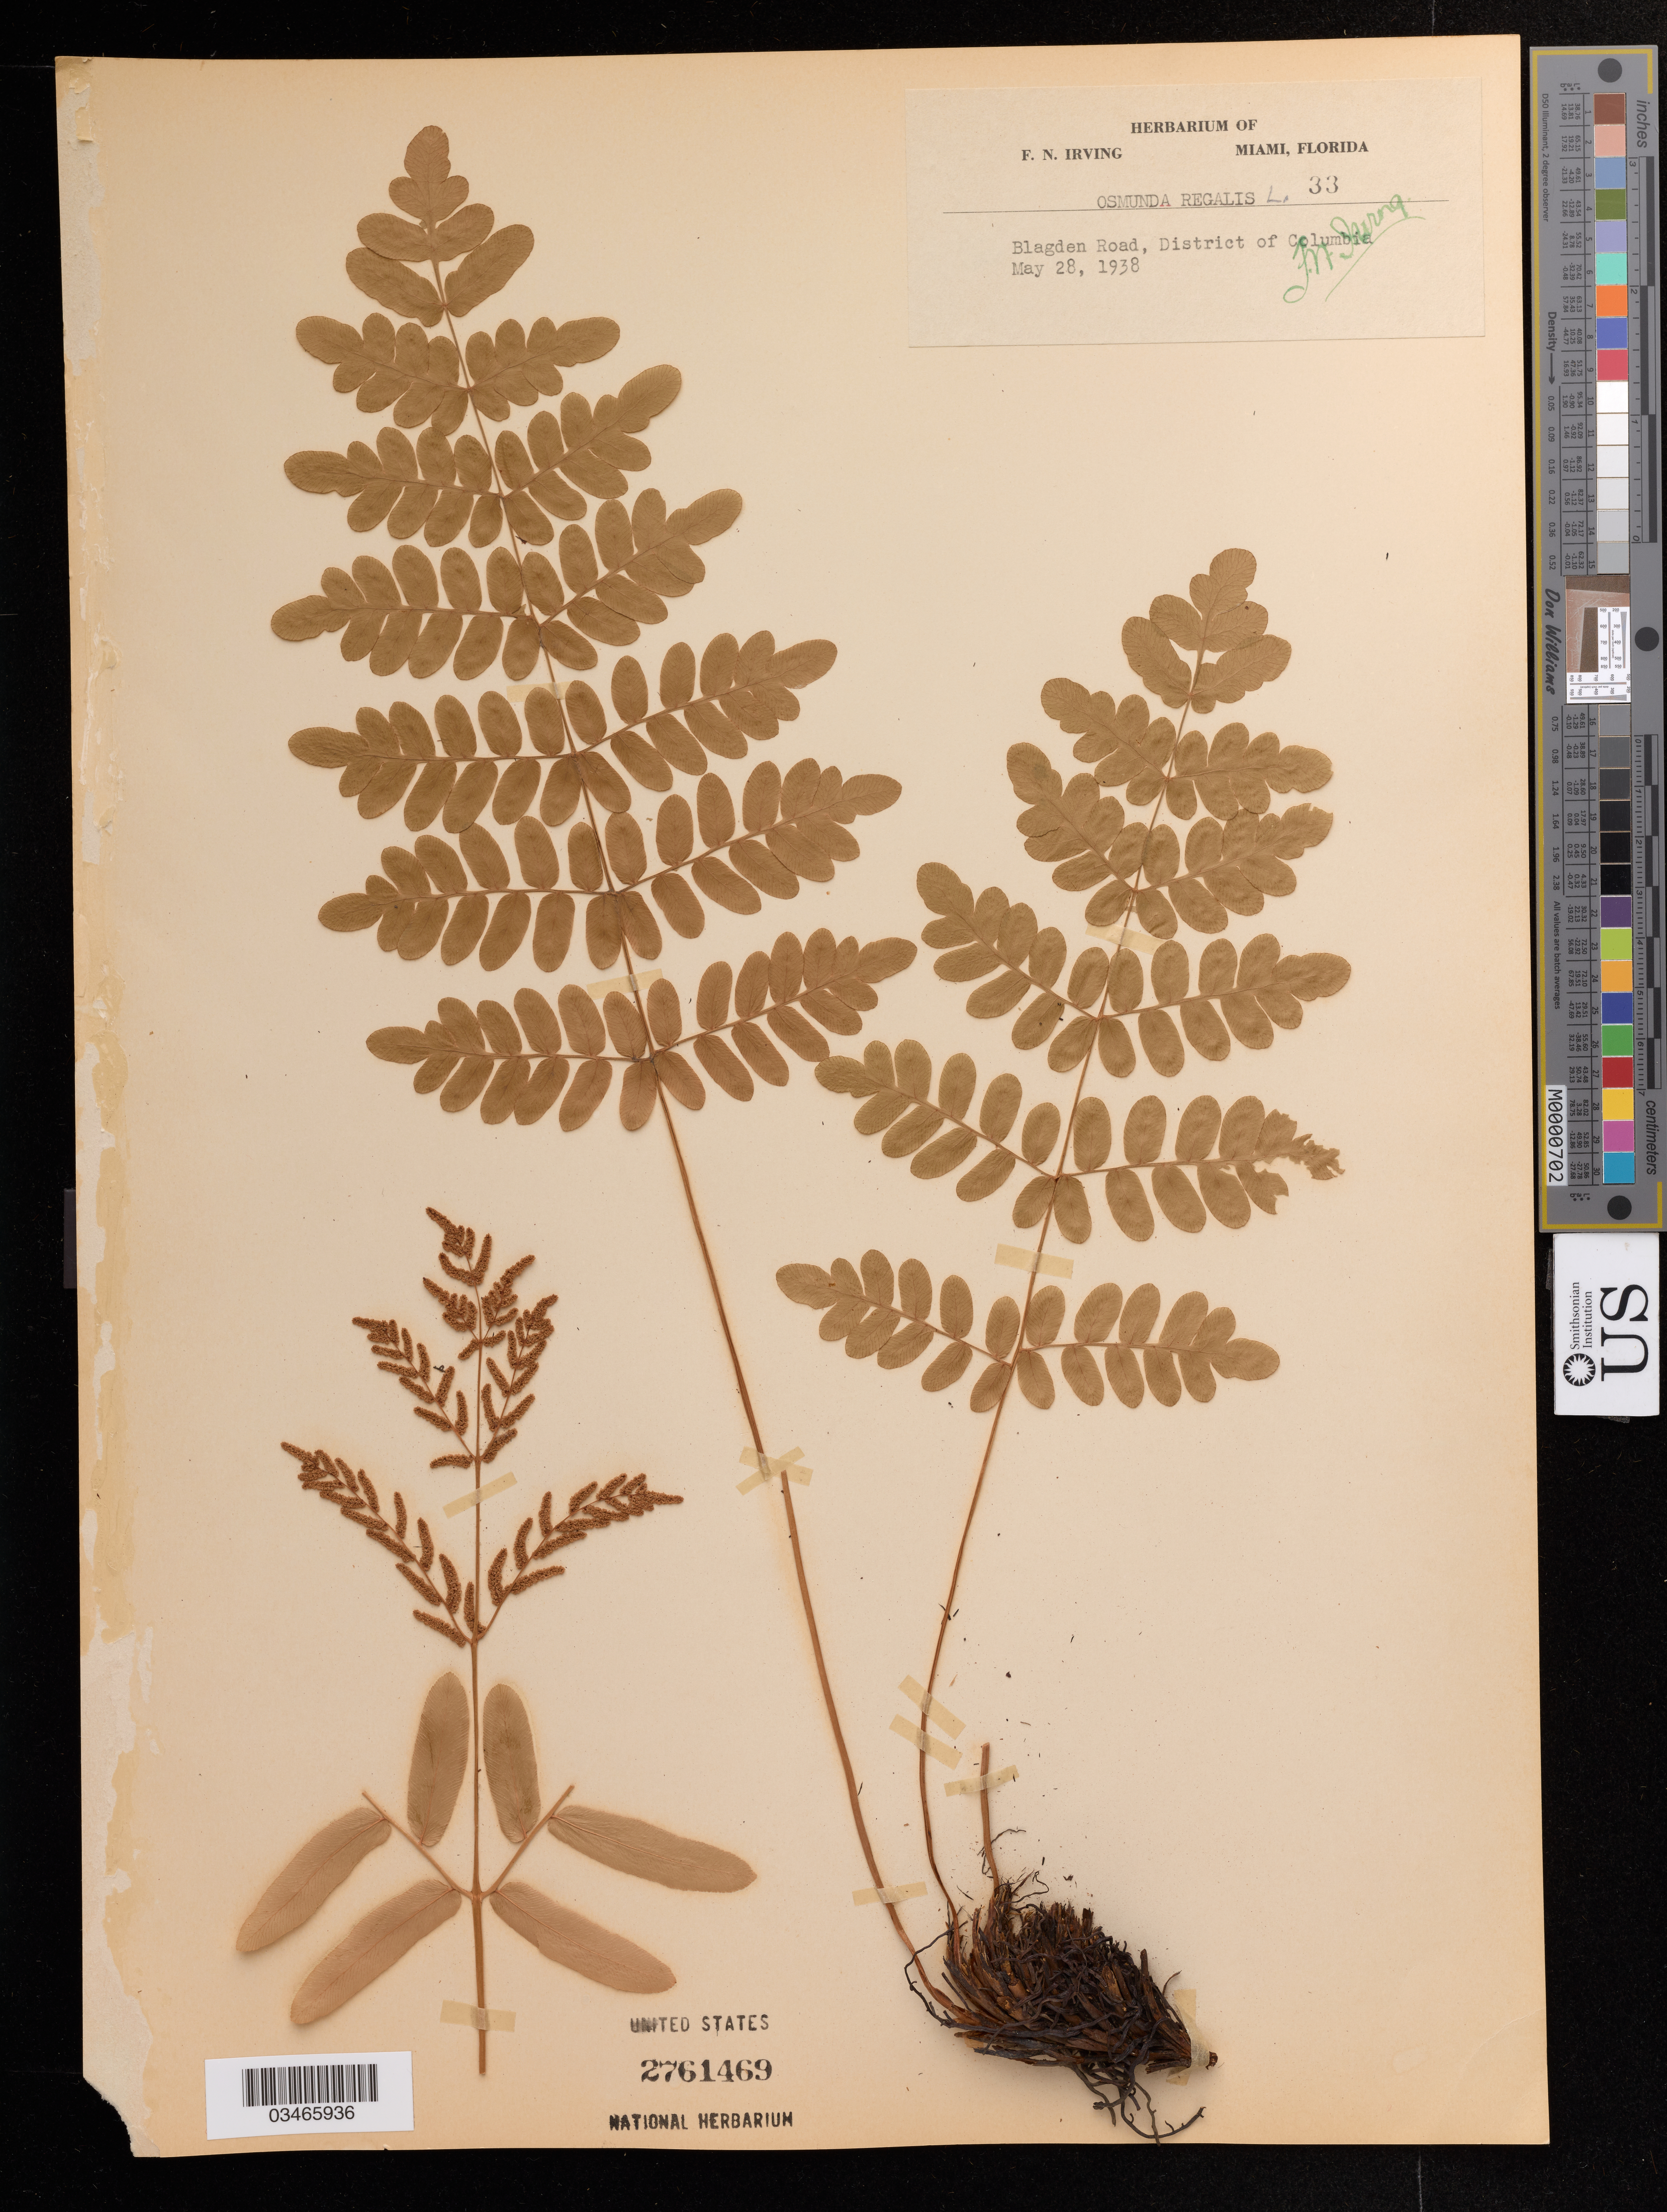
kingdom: Plantae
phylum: Tracheophyta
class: Polypodiopsida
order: Osmundales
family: Osmundaceae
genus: Osmunda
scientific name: Osmunda regalis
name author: L.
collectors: F. Irving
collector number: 33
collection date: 1938-05-28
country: United States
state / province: Washington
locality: Blagden Road.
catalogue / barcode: US 2761469